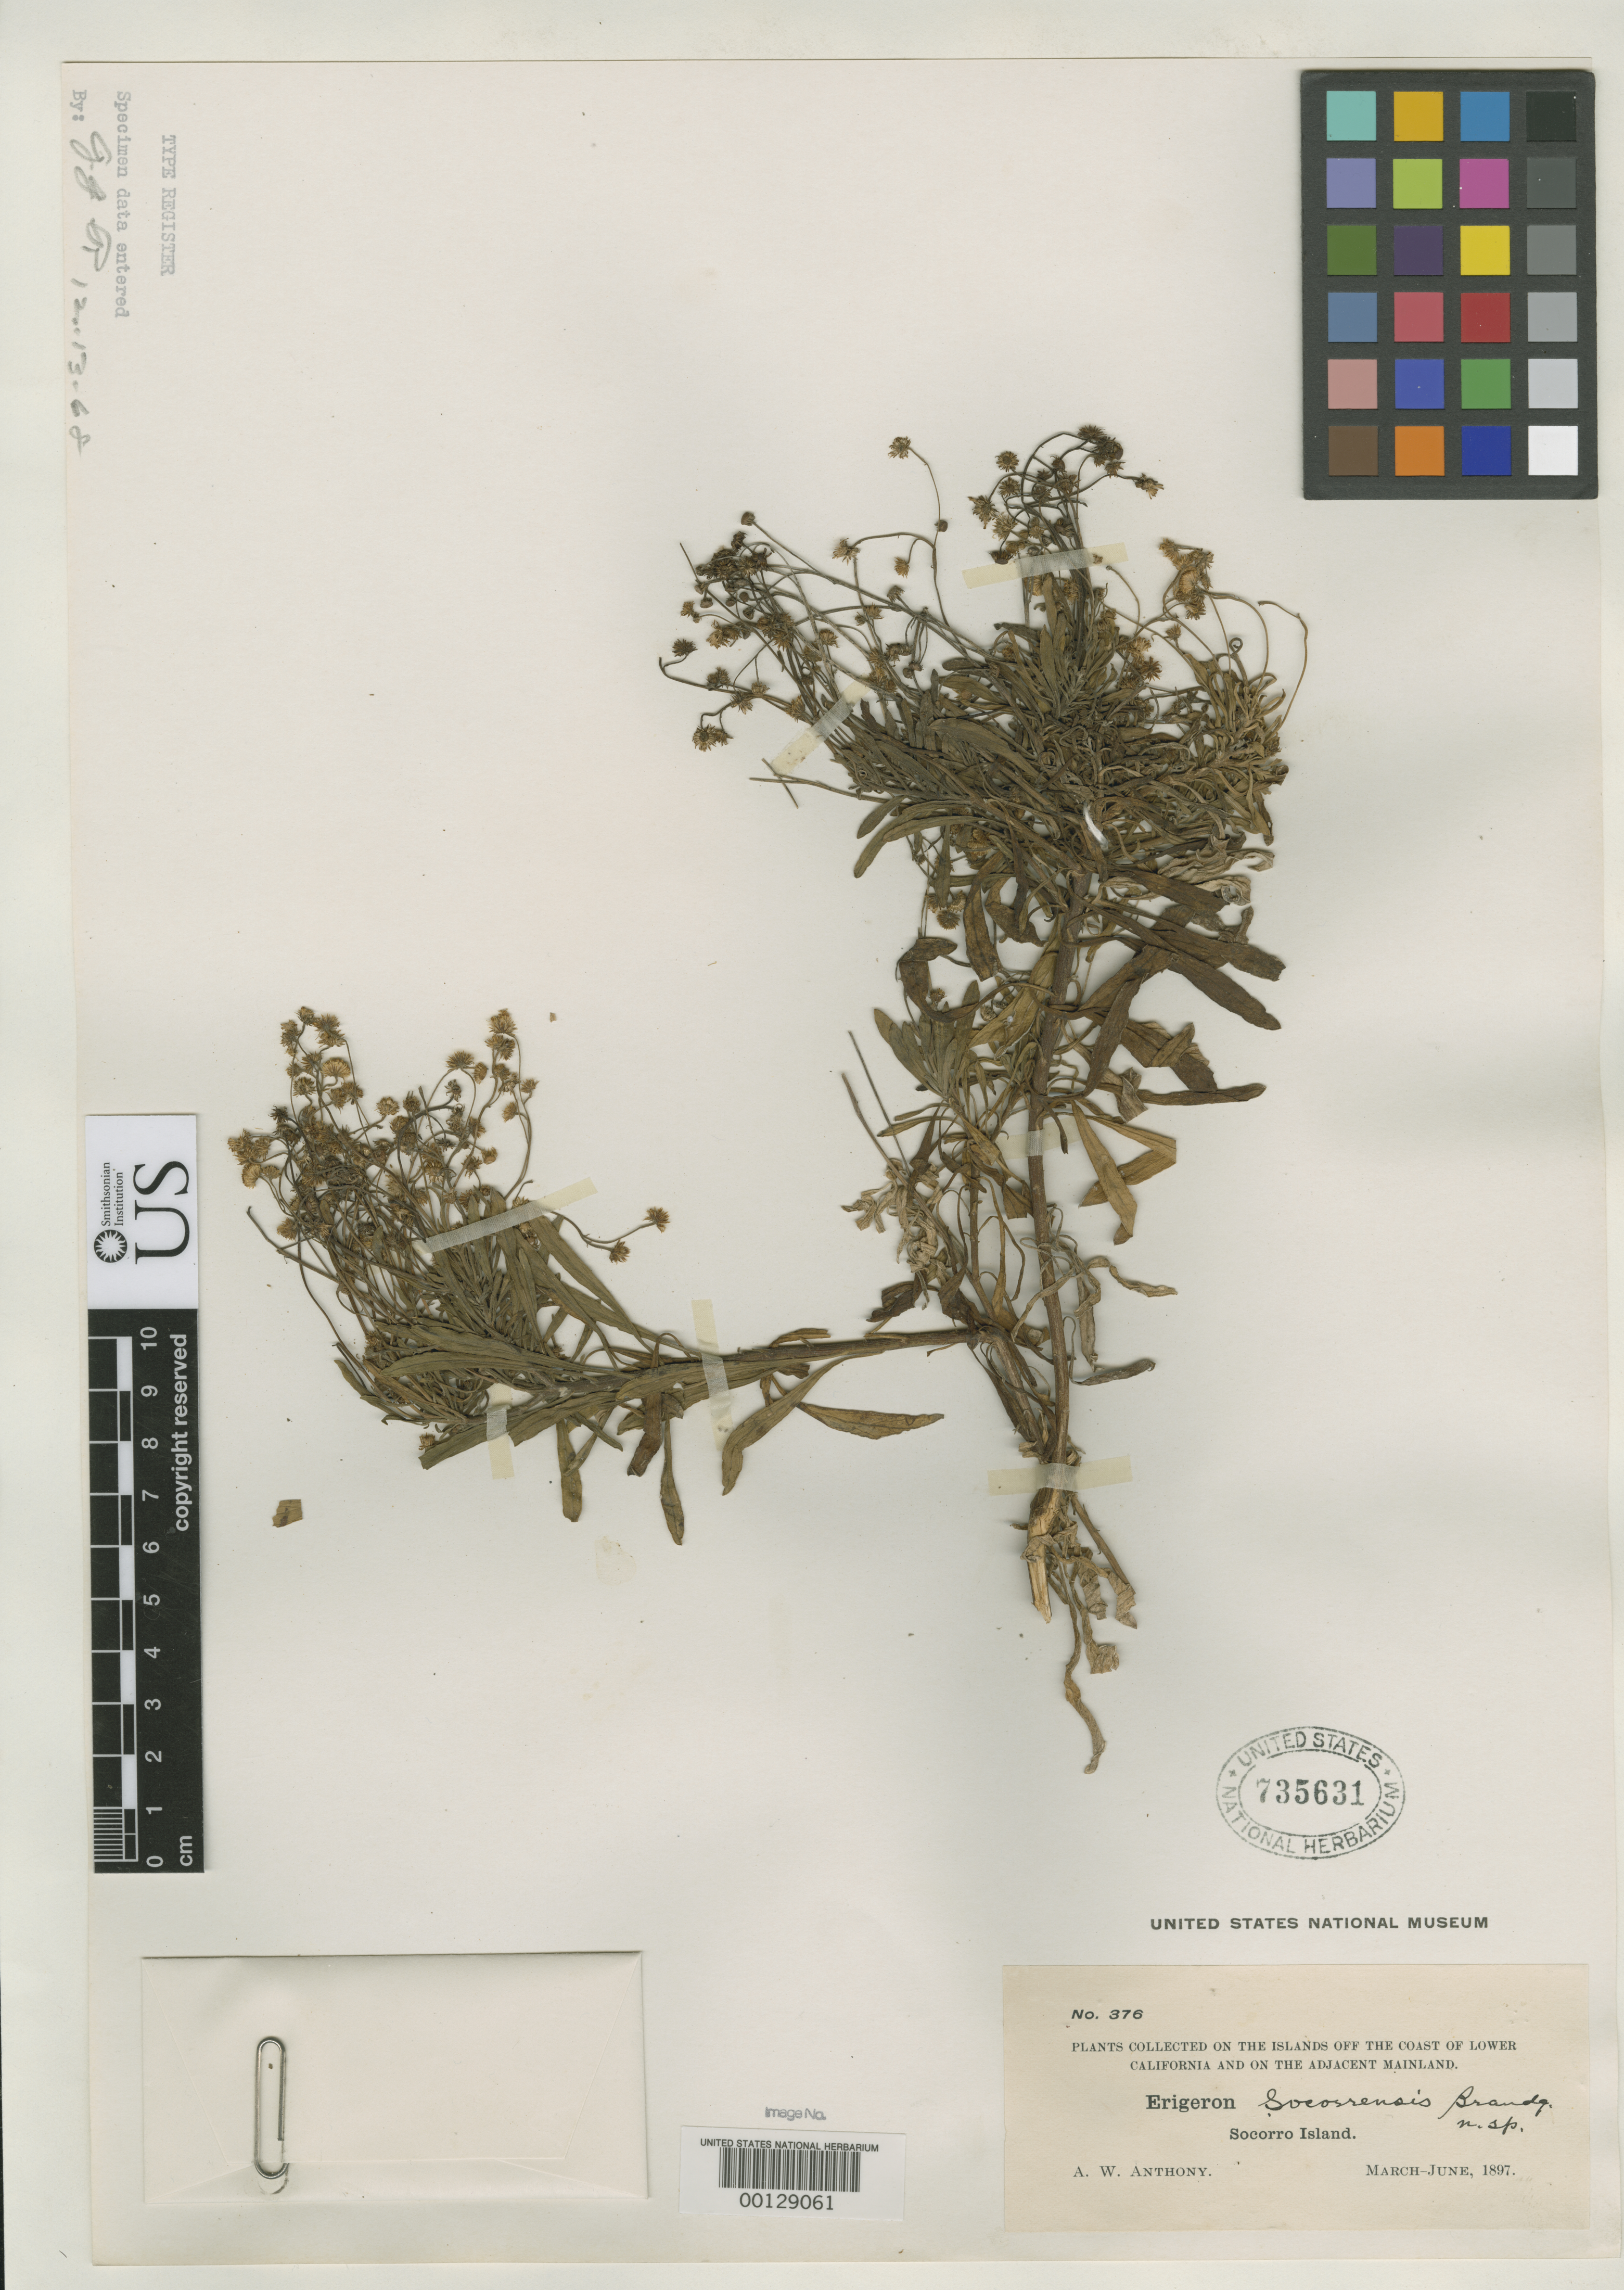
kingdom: Plantae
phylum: Tracheophyta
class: Magnoliopsida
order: Asterales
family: Asteraceae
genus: Erigeron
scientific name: Erigeron socorrensis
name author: Brandegee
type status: Isotype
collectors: A. W. Anthony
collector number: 376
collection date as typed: Mar 1897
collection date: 1897-03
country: Mexico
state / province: Colima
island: Socorro Island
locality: Revillagigedo Is.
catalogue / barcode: US 735631